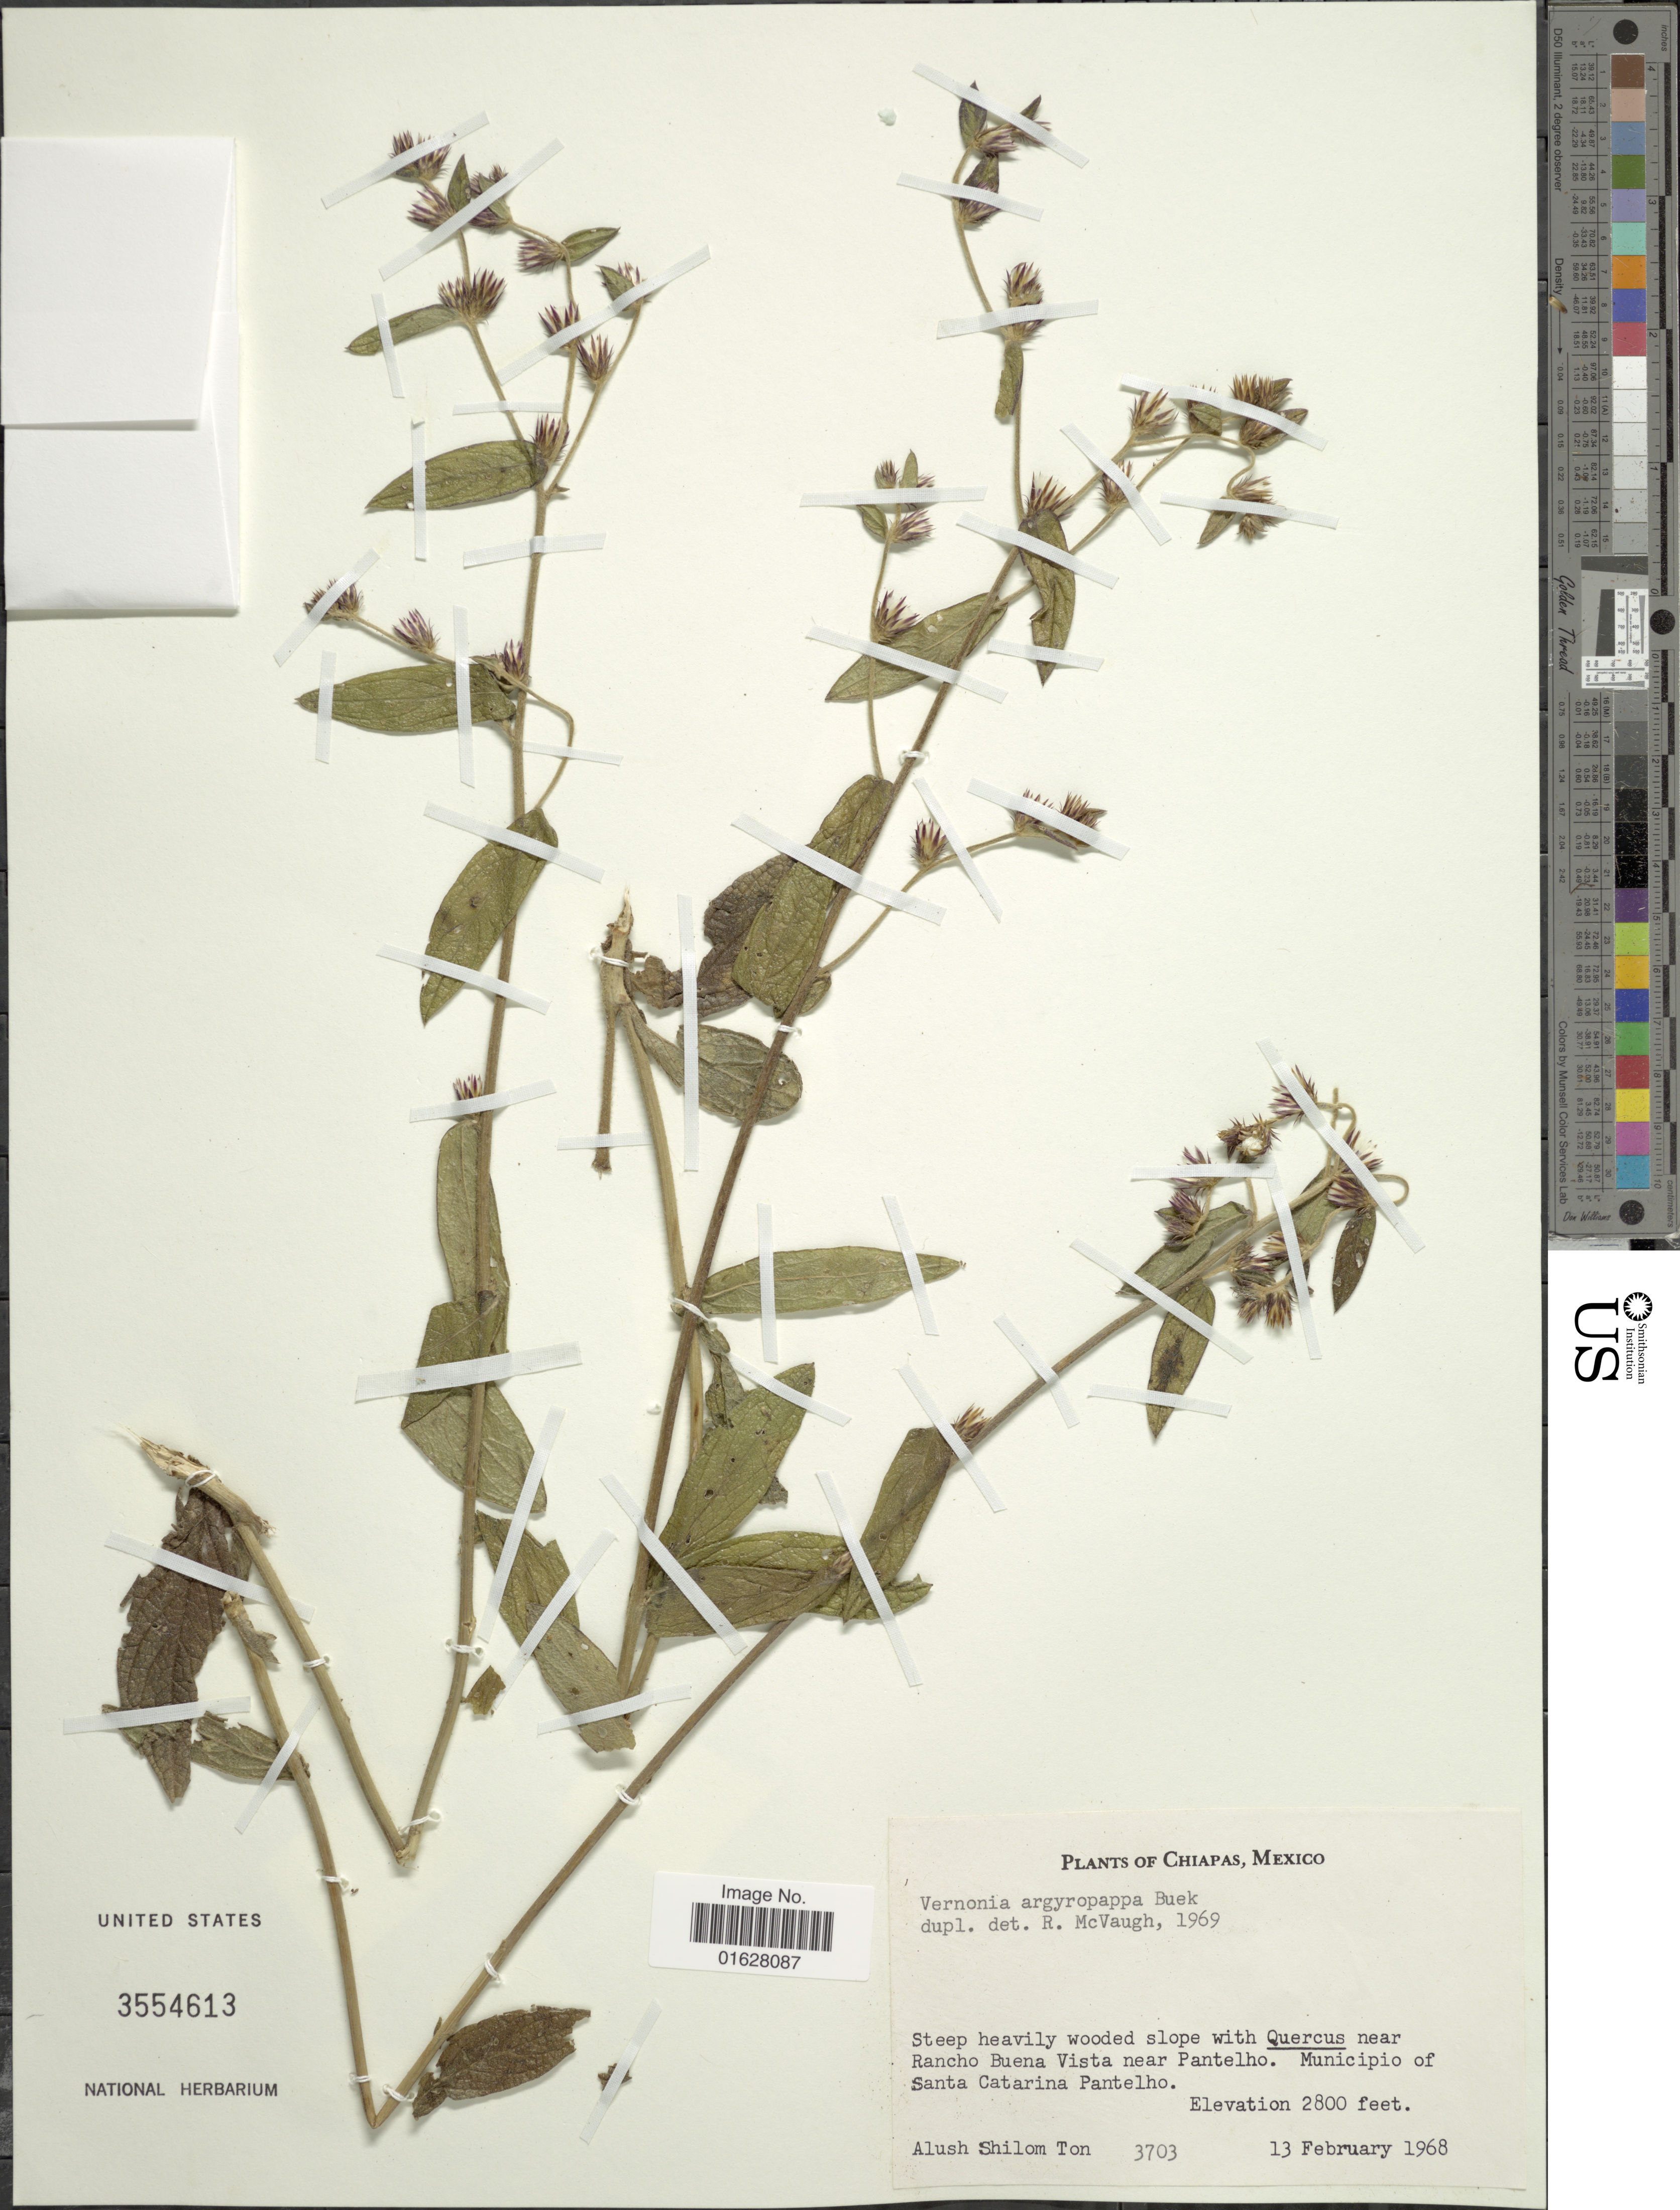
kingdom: Plantae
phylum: Tracheophyta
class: Magnoliopsida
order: Asterales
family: Asteraceae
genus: Lepidaploa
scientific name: Lepidaploa salzmannii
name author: (DC.) H. Rob.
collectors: A. S. Ton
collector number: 3703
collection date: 1968-02-13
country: Mexico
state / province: Chiapas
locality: Chiapas, Mexico. Steep heavily wooded slope with Quercus near Rancho Buena Vista near Pantelho. Municipio of Santa Catarina Pantelho.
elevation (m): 853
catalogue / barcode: US 3554613